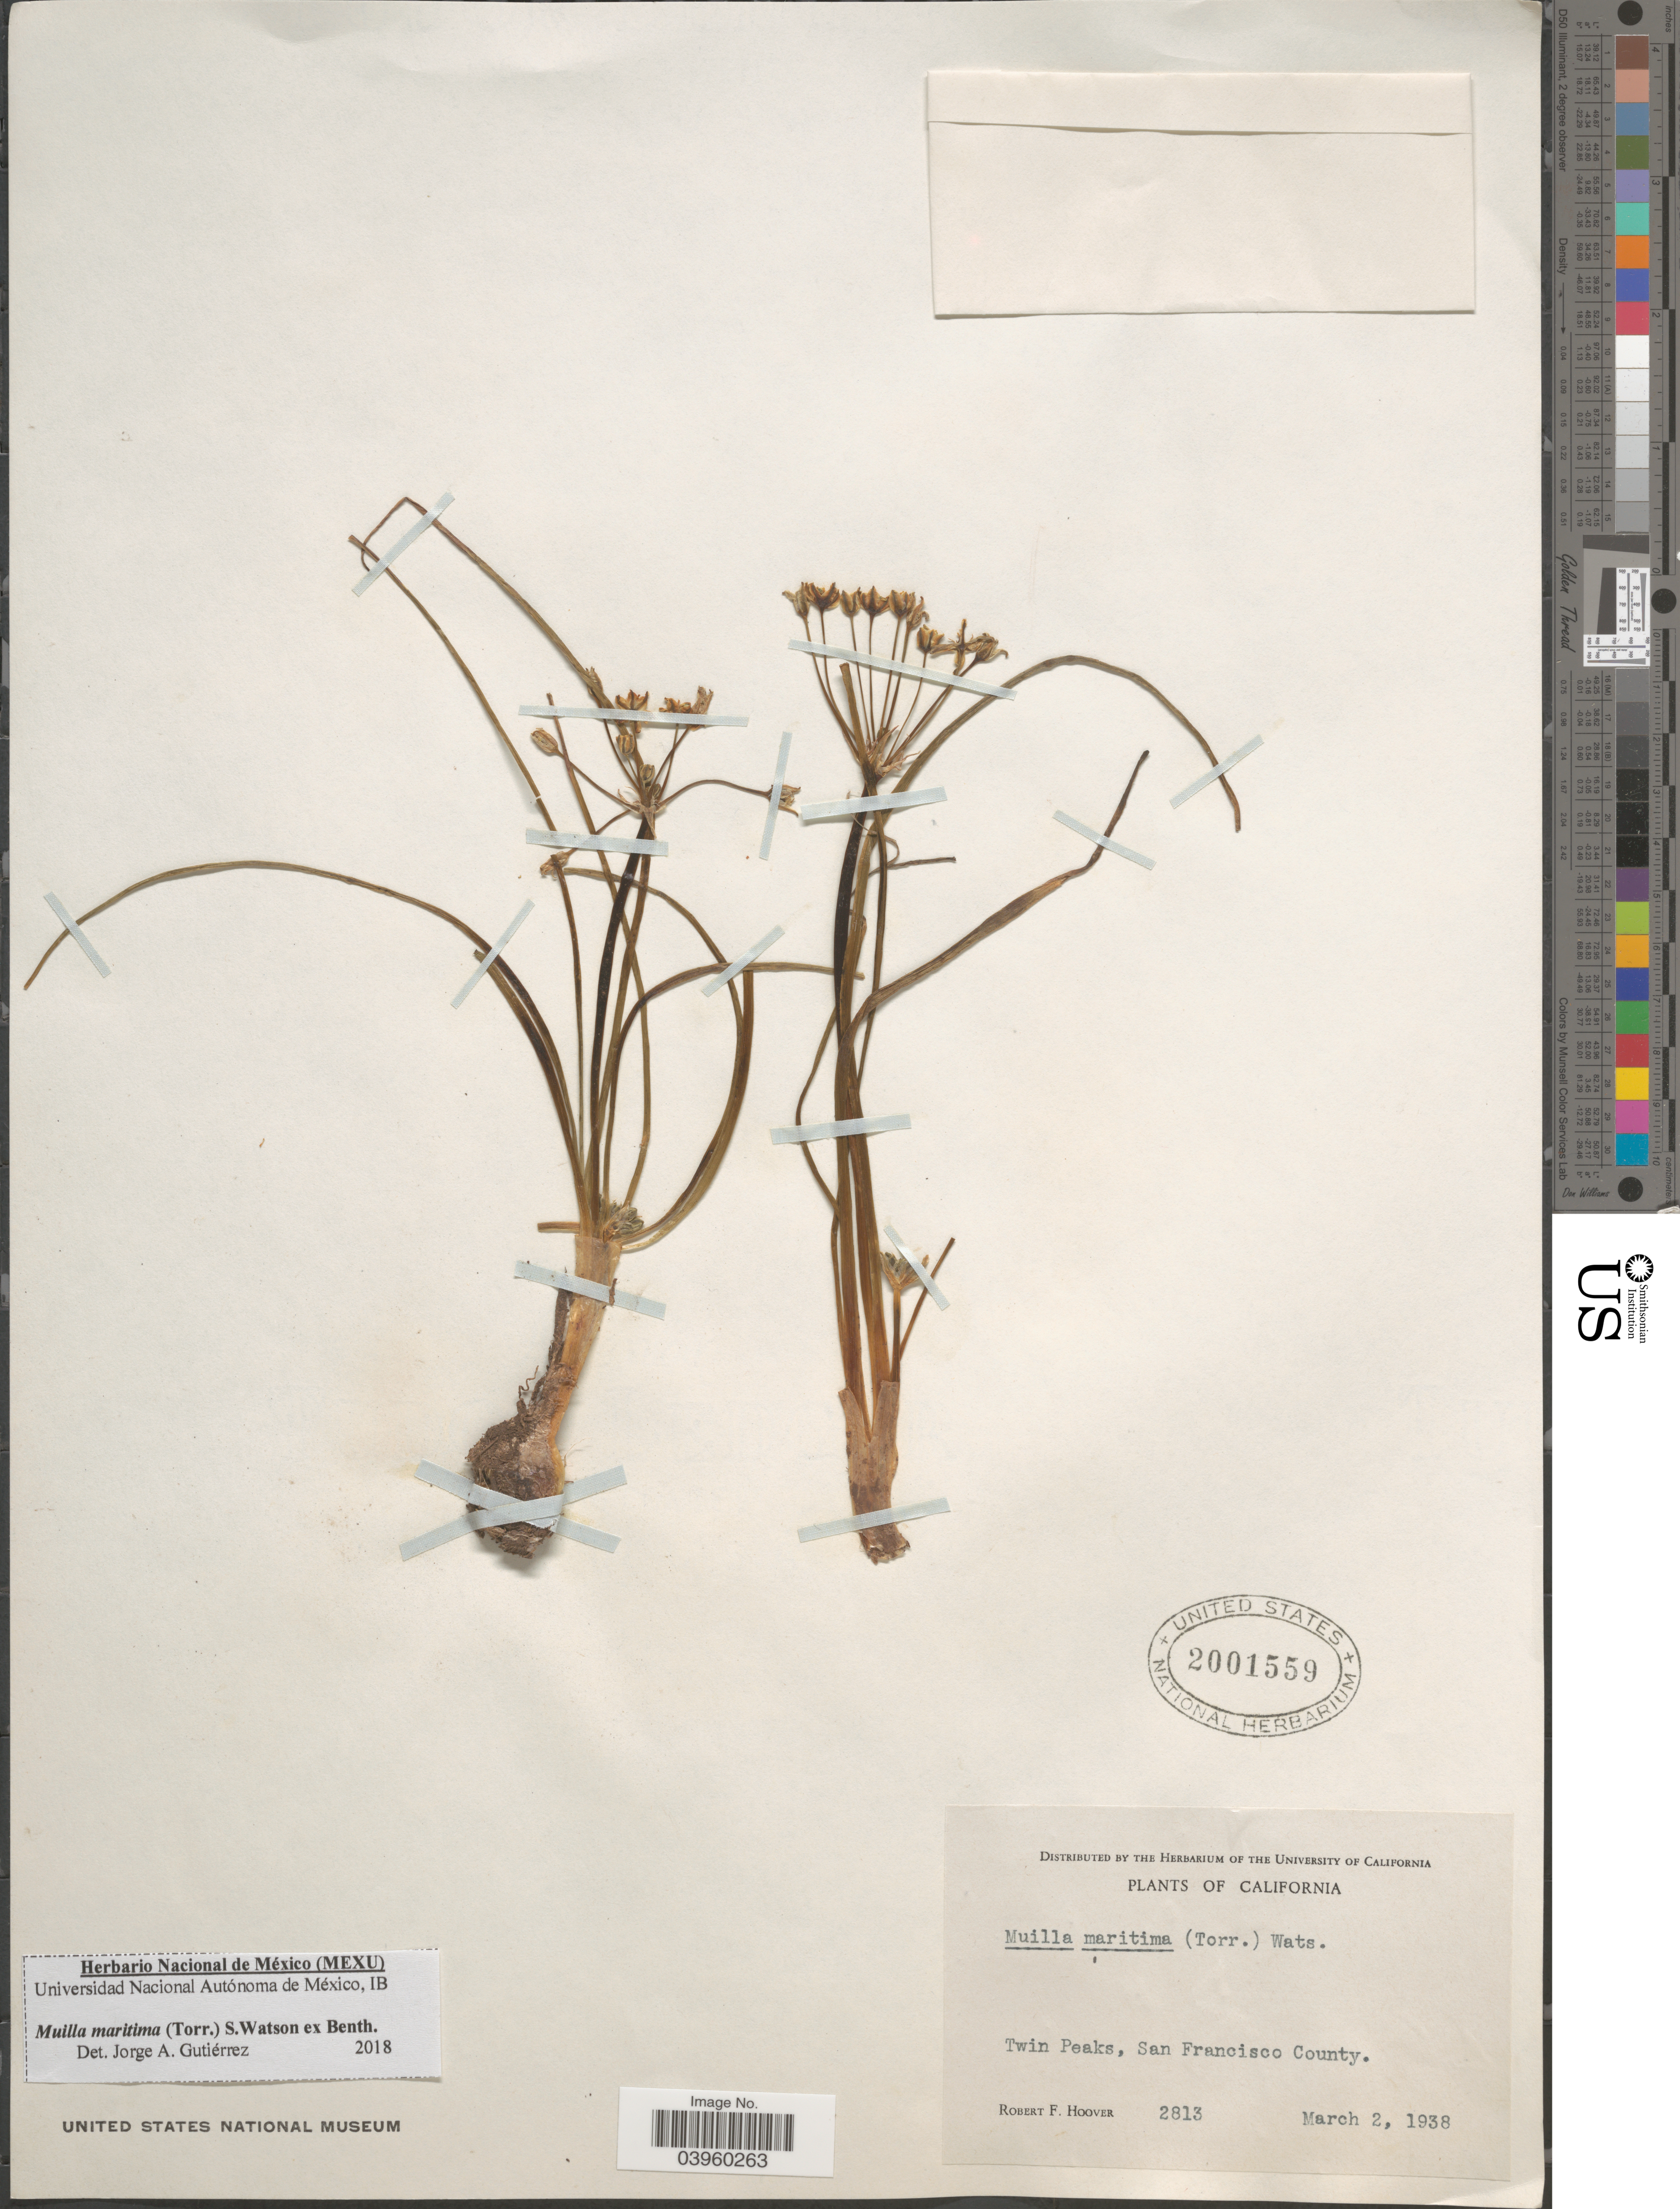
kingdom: Plantae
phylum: Tracheophyta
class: Liliopsida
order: Asparagales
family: Asparagaceae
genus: Muilla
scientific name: Muilla maritima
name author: (Torr.) S. Watson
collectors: R. F. Hoover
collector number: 2813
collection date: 1938-03-02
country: United States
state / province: California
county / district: San Francisco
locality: Twin Peaks, San Francisco County.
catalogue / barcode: US 2001559